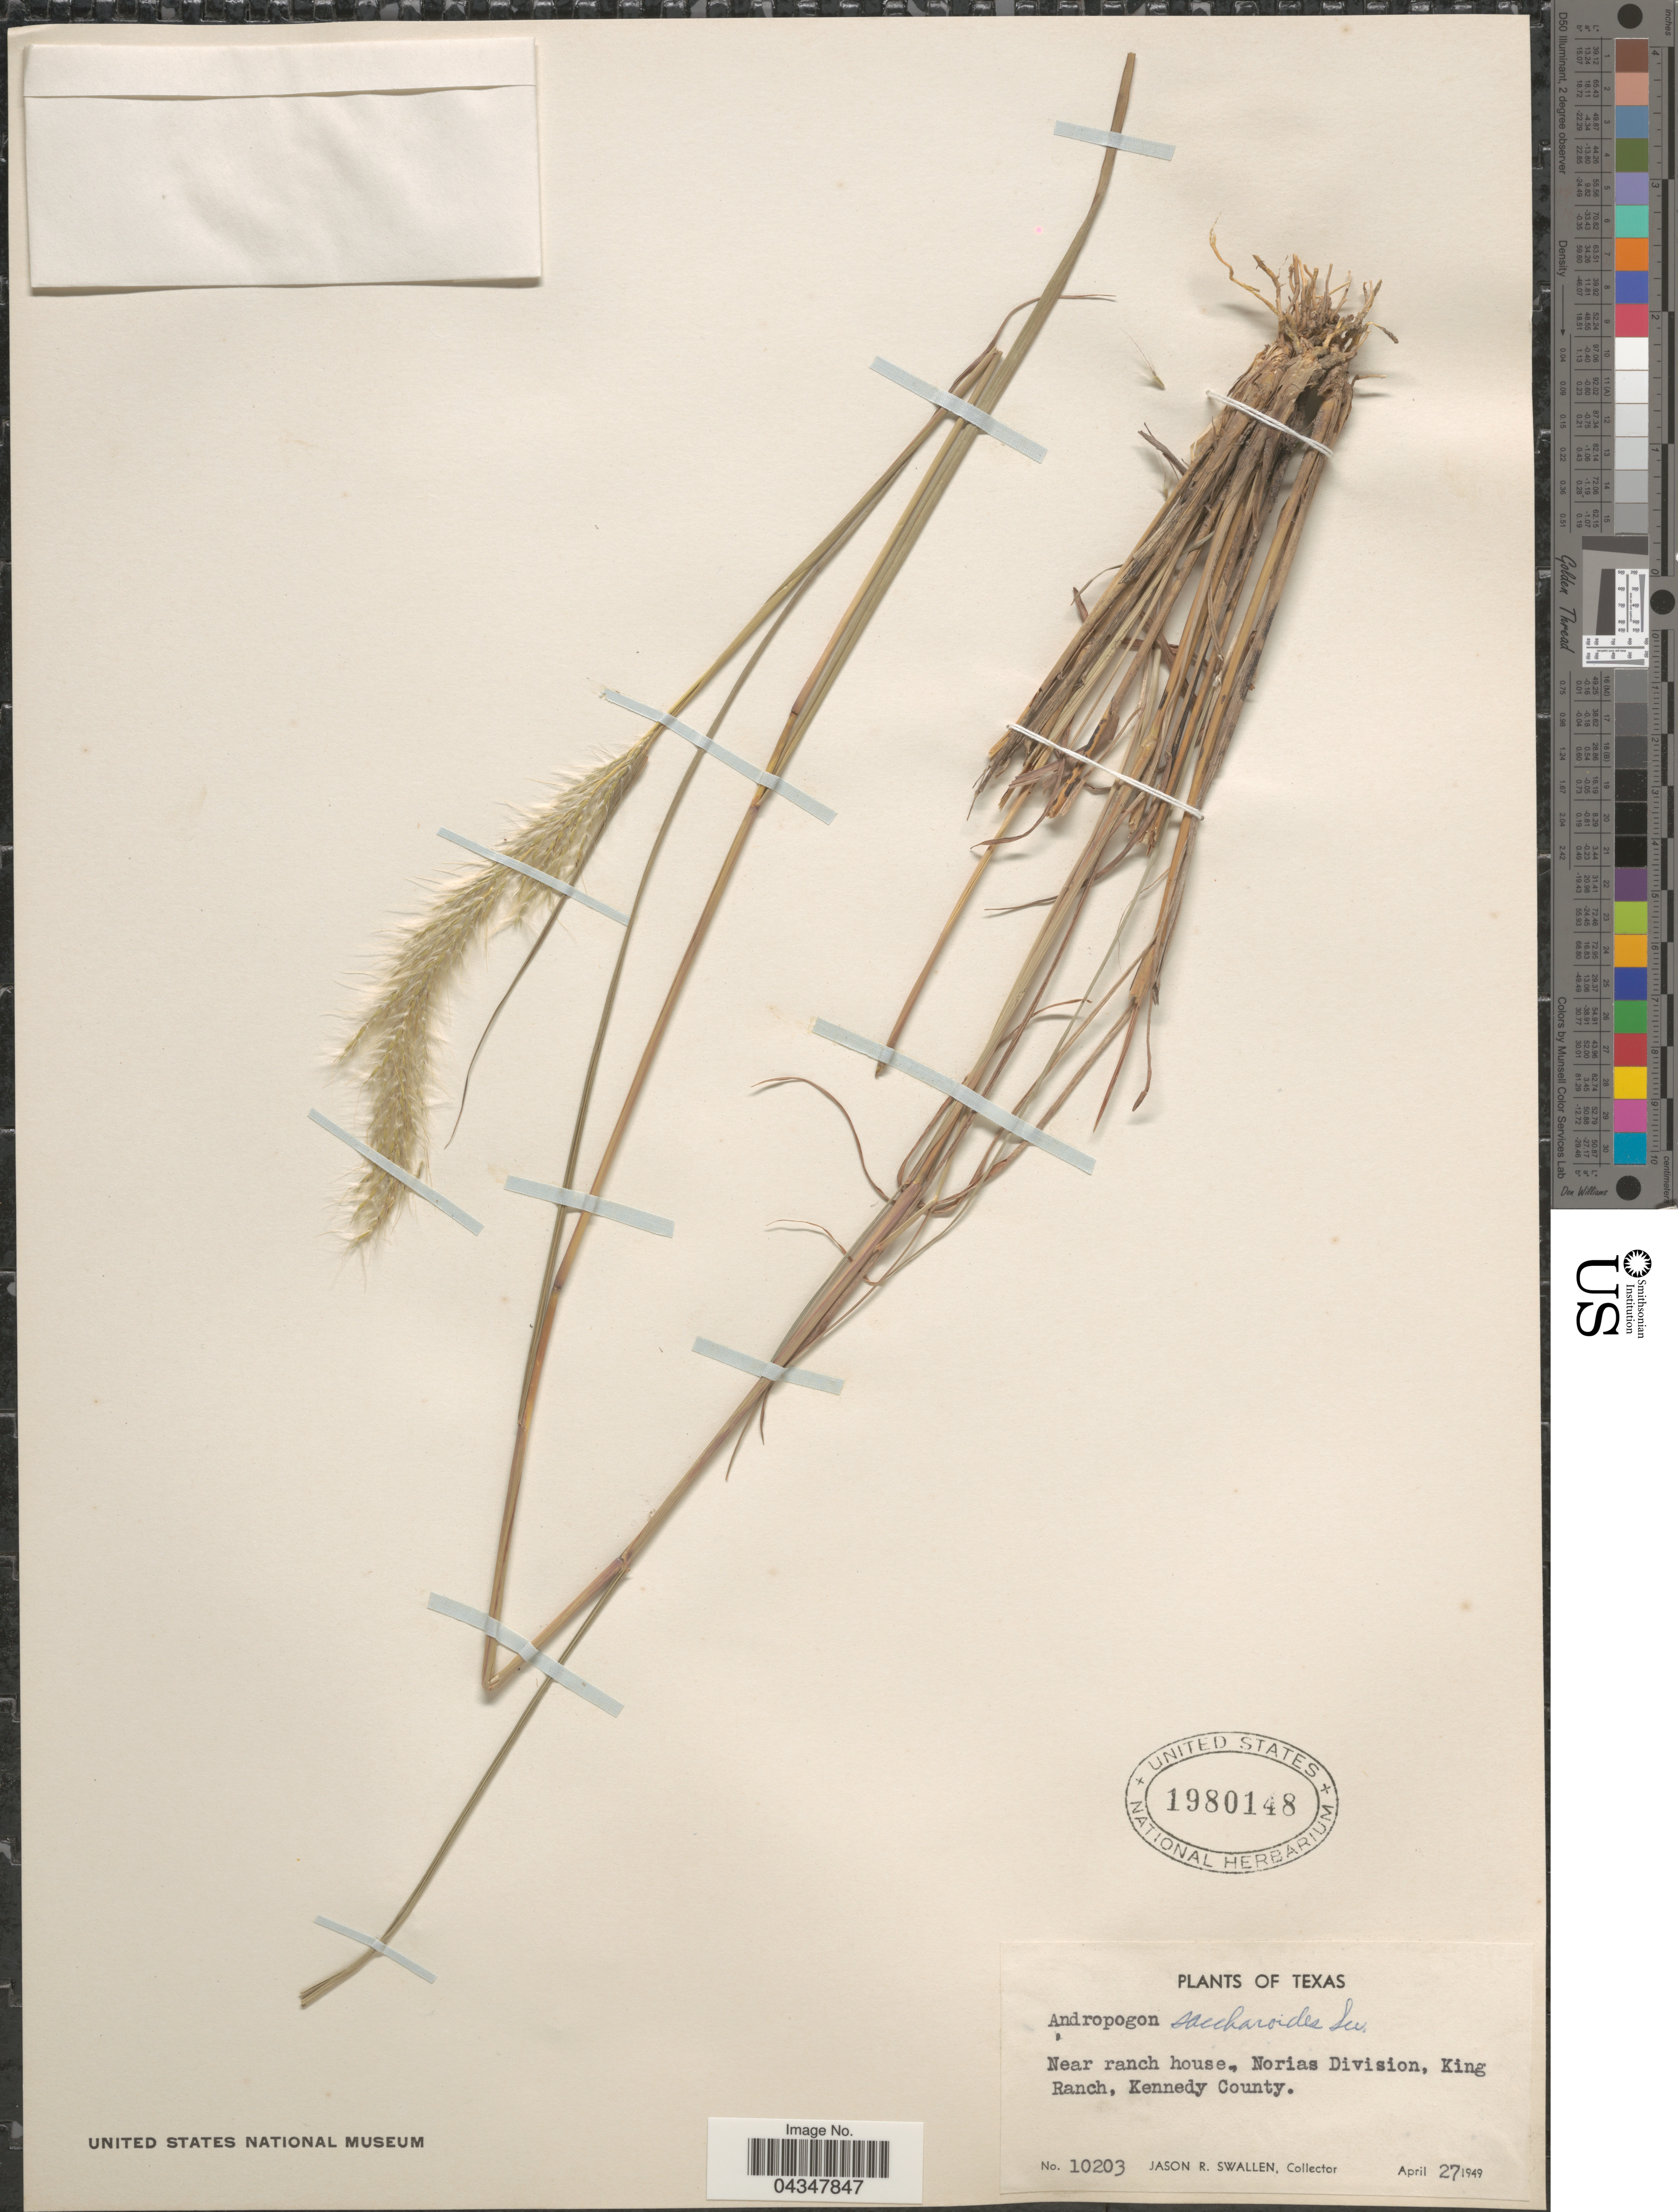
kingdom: Plantae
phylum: Tracheophyta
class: Liliopsida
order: Poales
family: Poaceae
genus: Bothriochloa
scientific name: Bothriochloa saccharoides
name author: (Sw.) Rydb.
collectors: J. R. Swallen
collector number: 10203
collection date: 1949-04-27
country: United States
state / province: Texas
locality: Near ranch house. Norias Division, King Ranch, Kennedy County.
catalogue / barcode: US 1980148